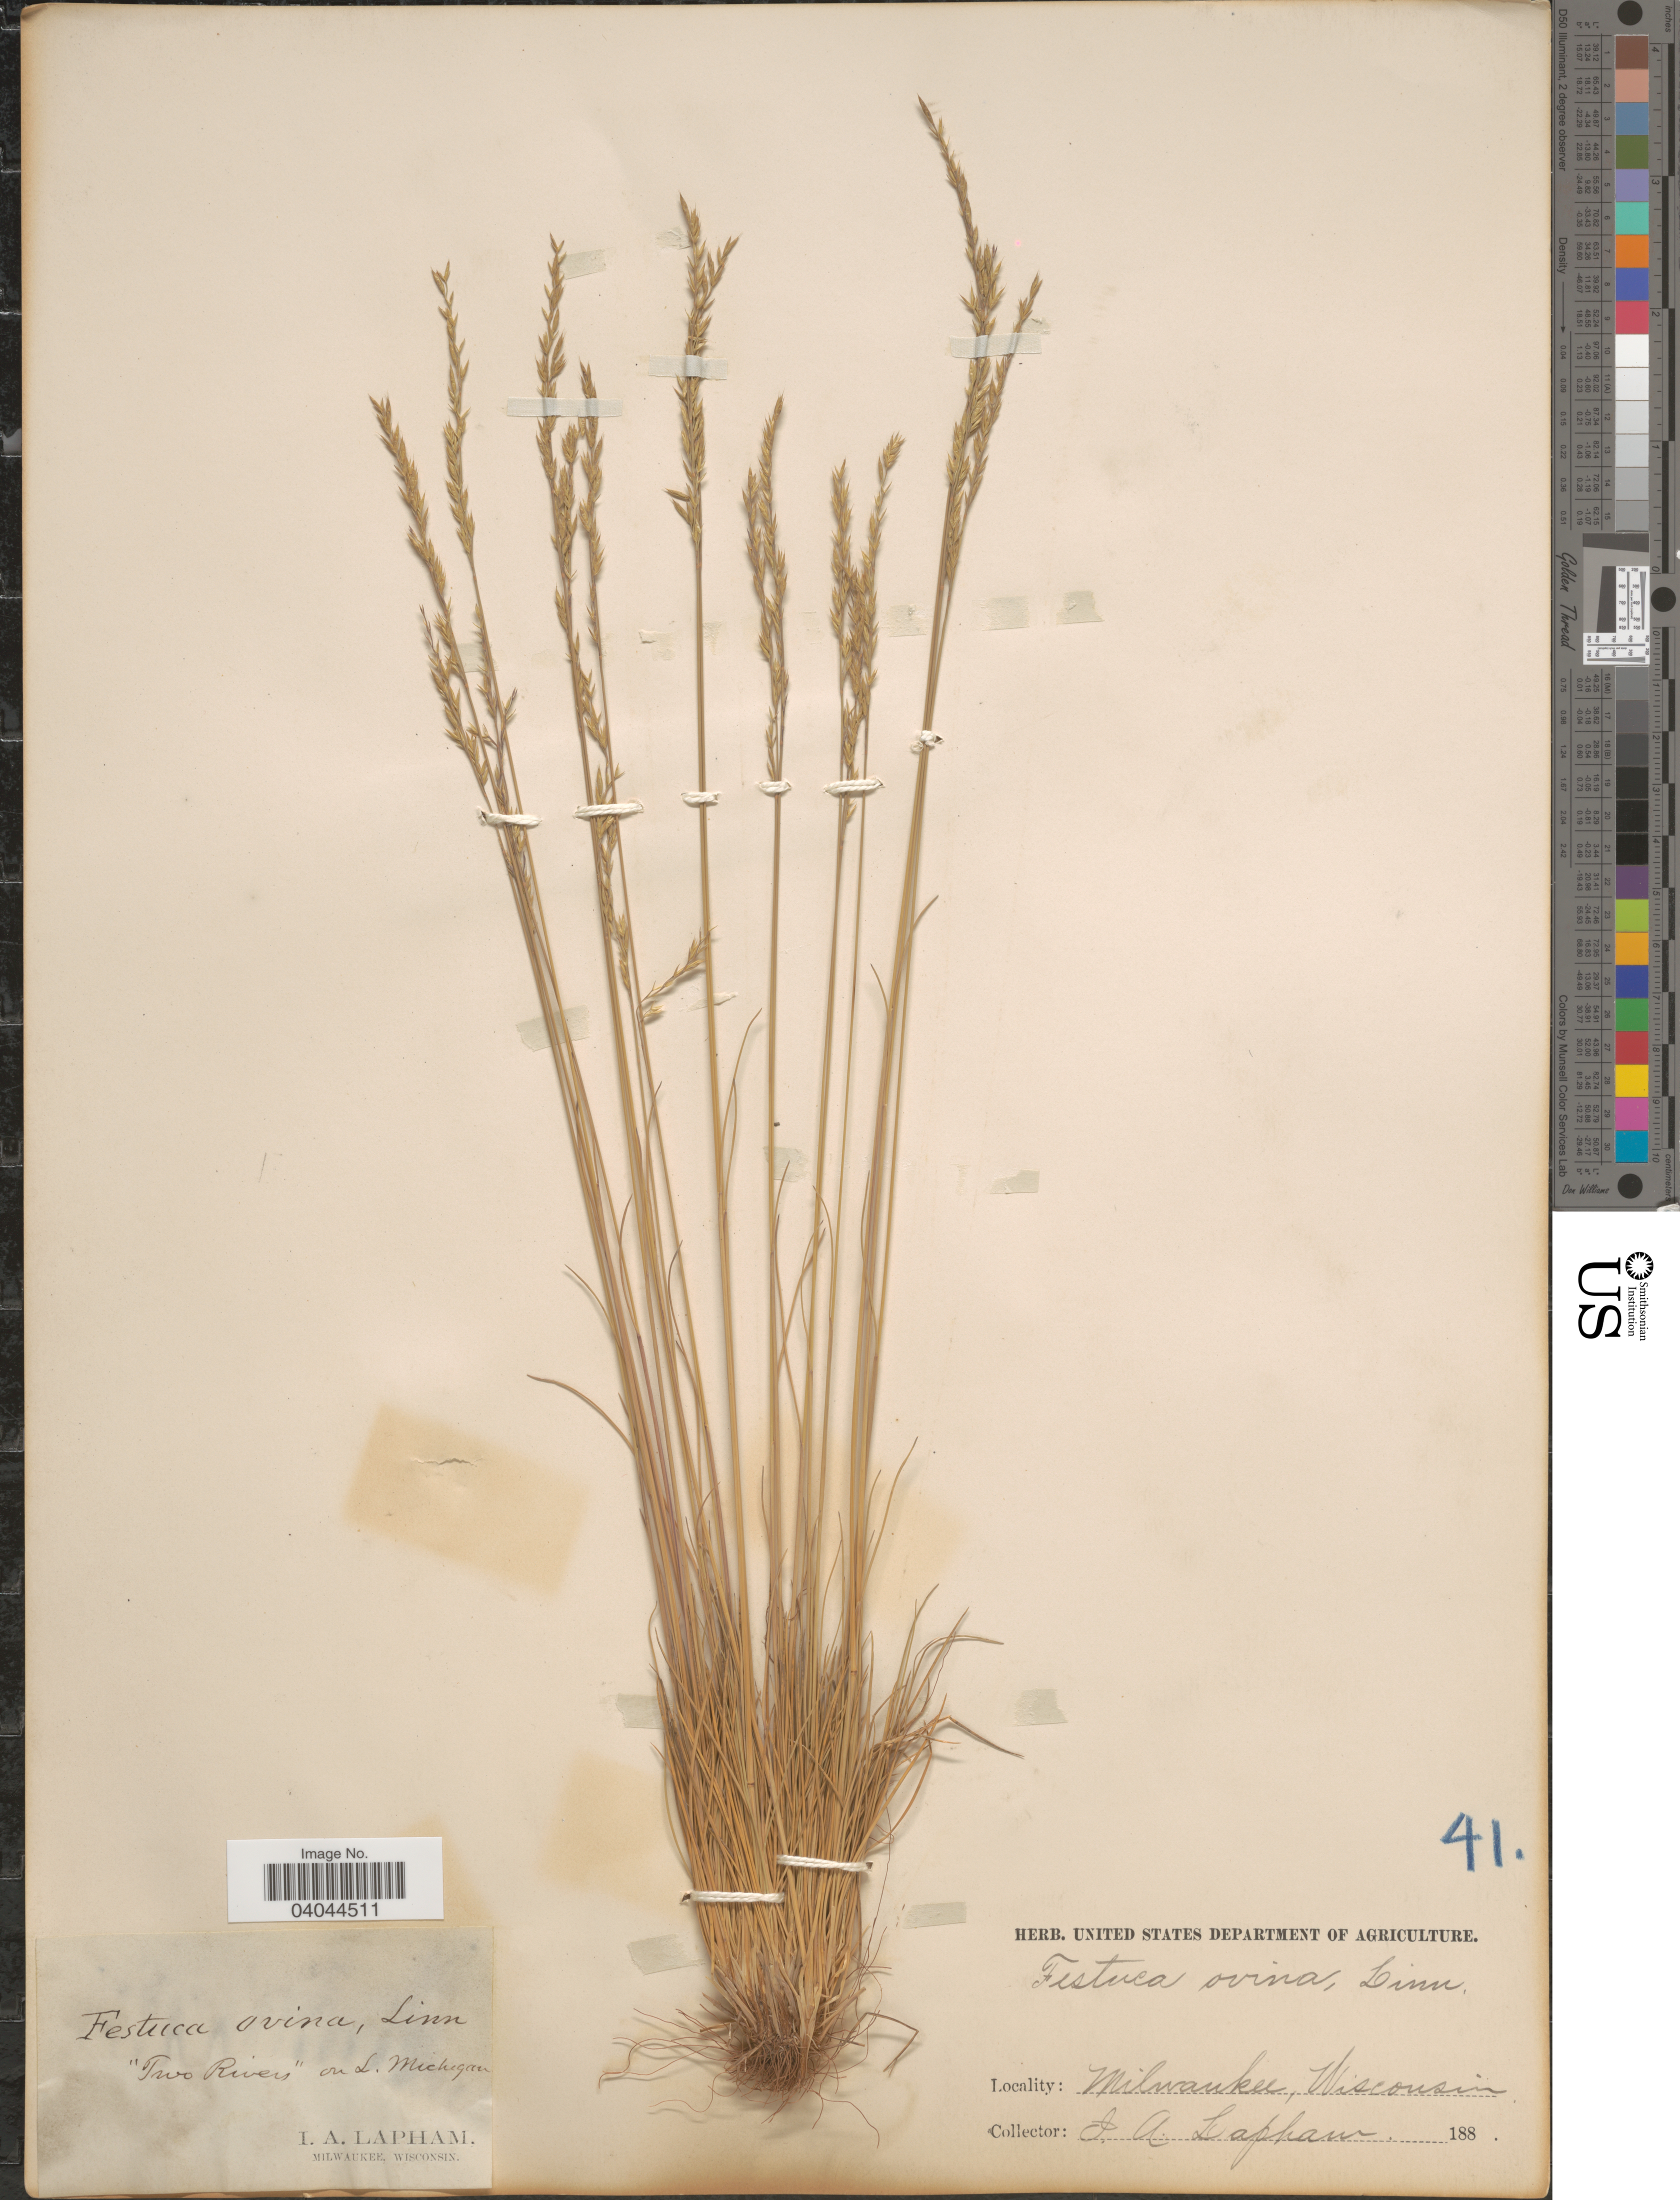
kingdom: Plantae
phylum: Tracheophyta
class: Liliopsida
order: Poales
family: Poaceae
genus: Festuca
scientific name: Festuca ovina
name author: L.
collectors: I. Lapham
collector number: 41?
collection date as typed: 188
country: United States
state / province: Wisconsin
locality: Milwaukee. "Two River" on L. Michigan.